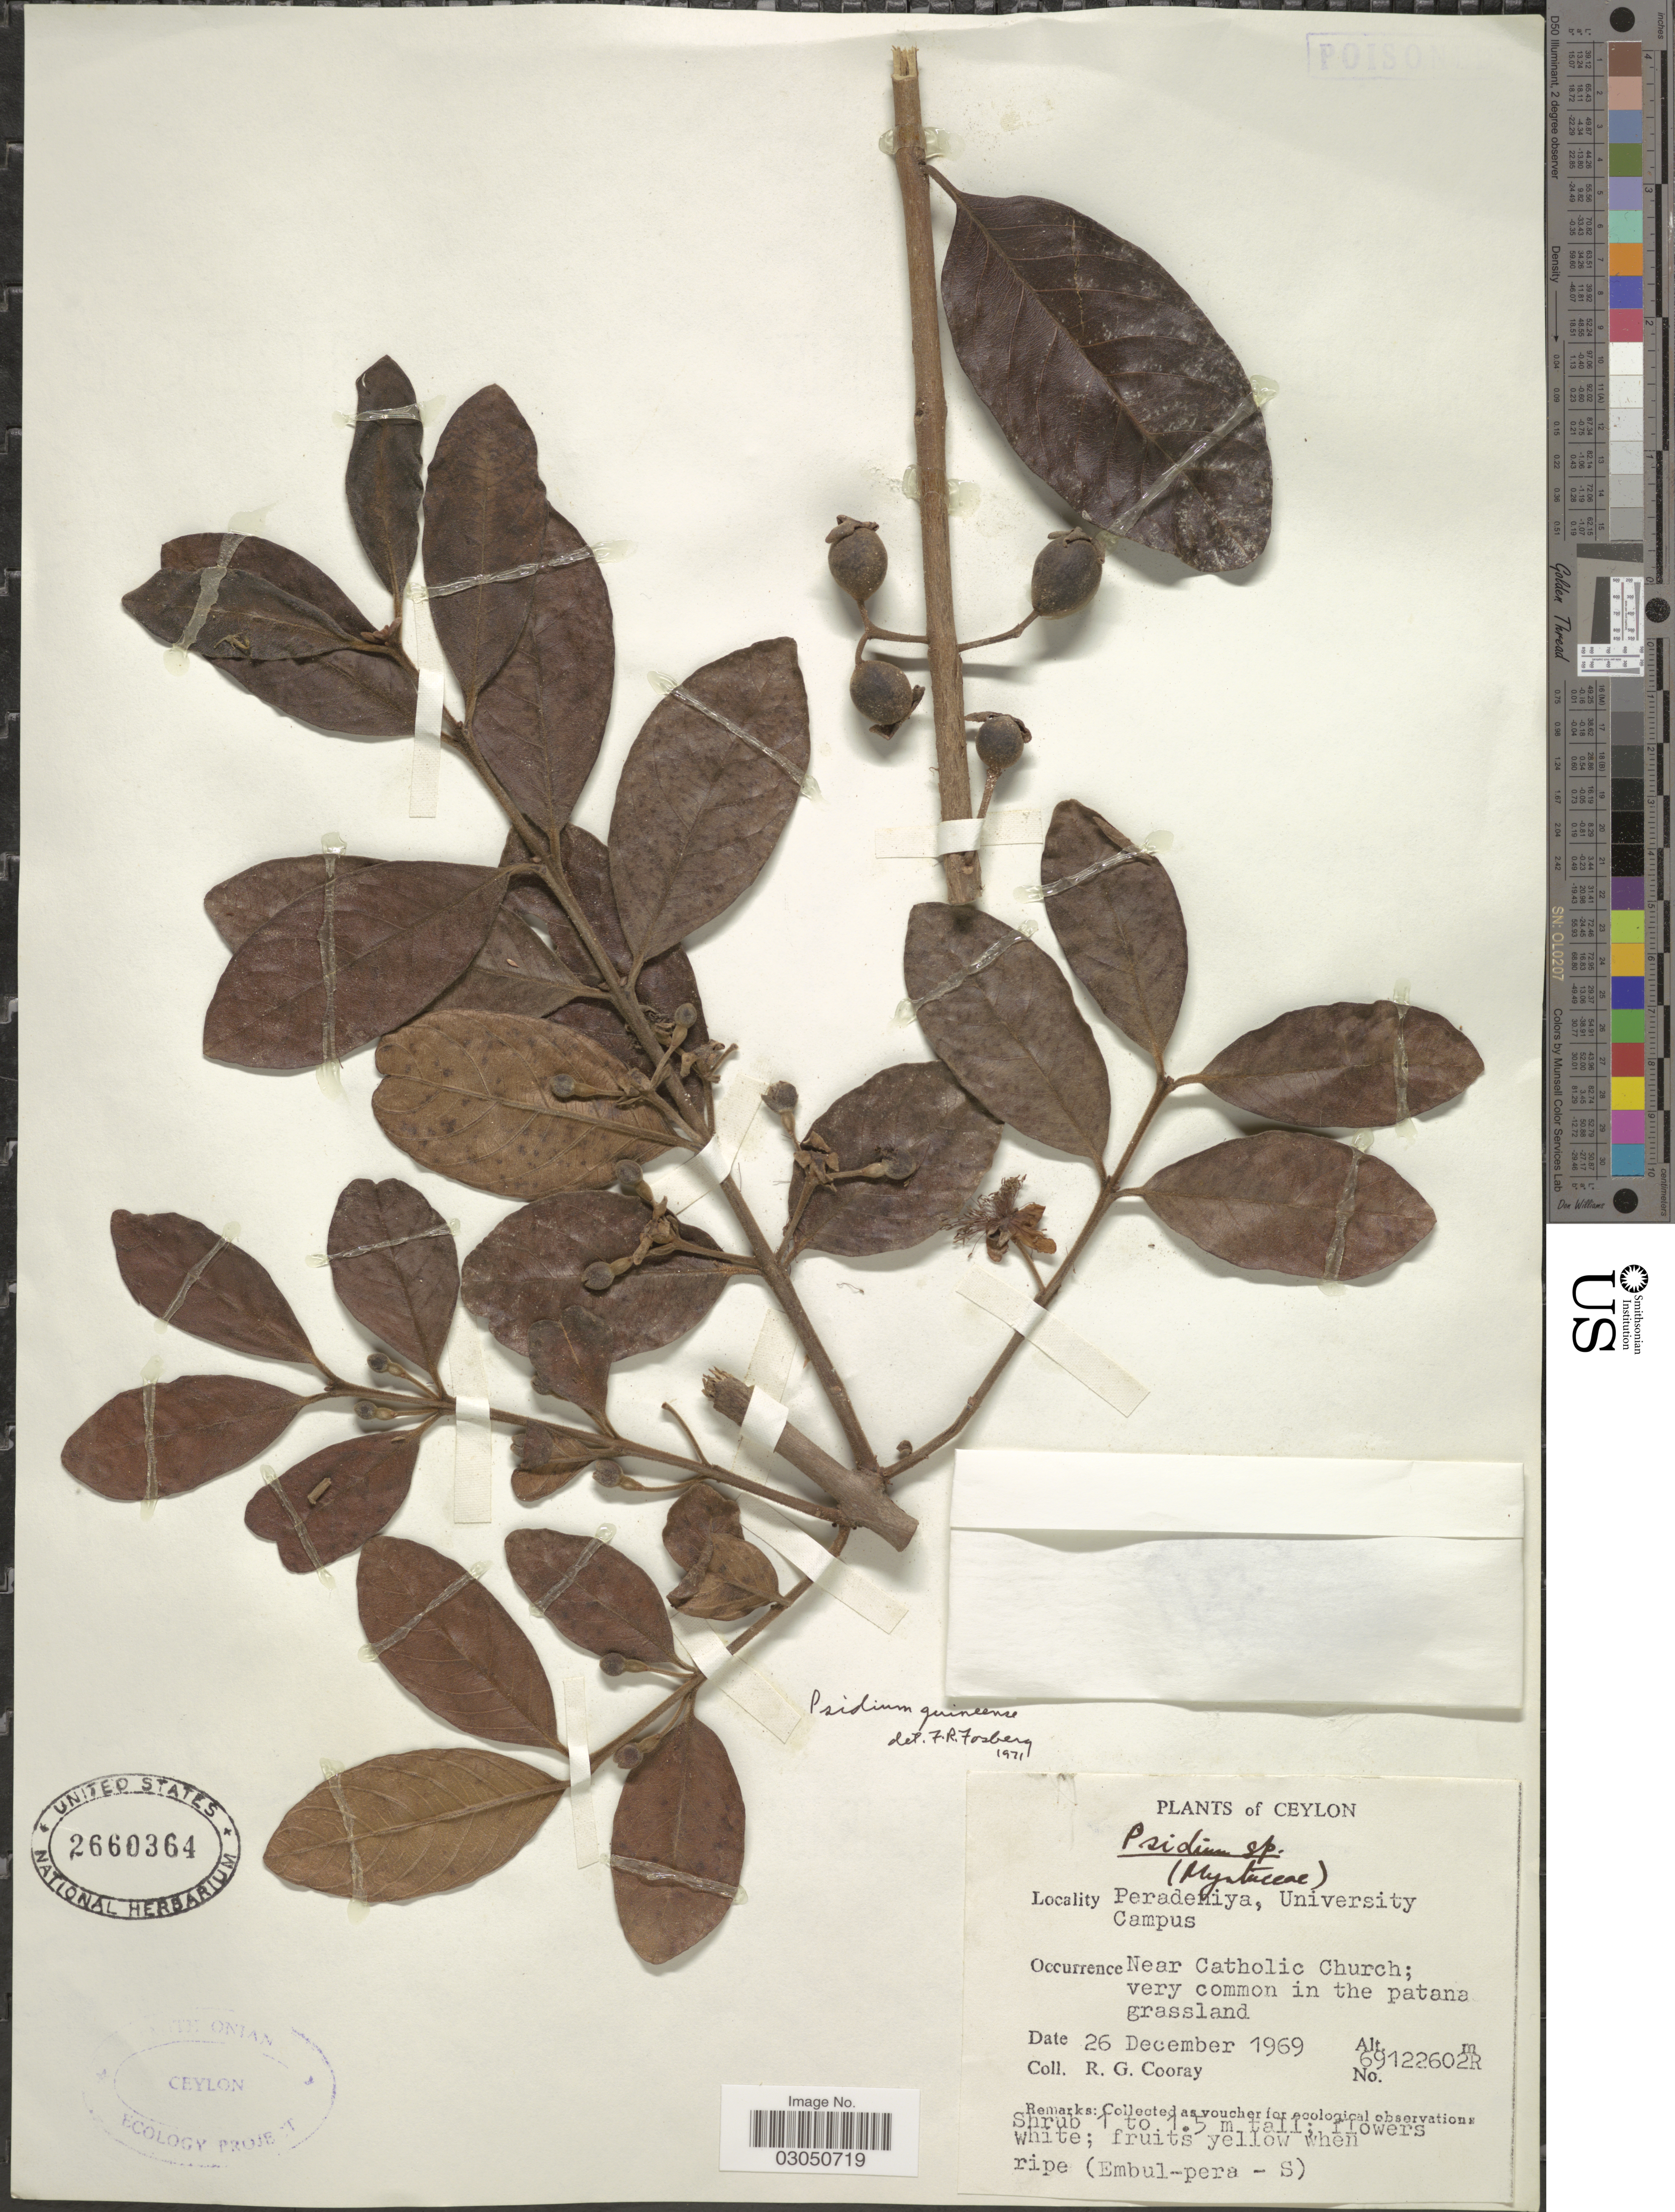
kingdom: Plantae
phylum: Tracheophyta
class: Magnoliopsida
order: Myrtales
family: Myrtaceae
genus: Psidium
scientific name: Psidium guineense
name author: Sw.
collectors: R. Cooray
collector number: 69122602R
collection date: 1969-12-26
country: Sri Lanka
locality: Ceylon. Peradeniya, University Campus. Near Catholic Church.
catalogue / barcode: US 2660364